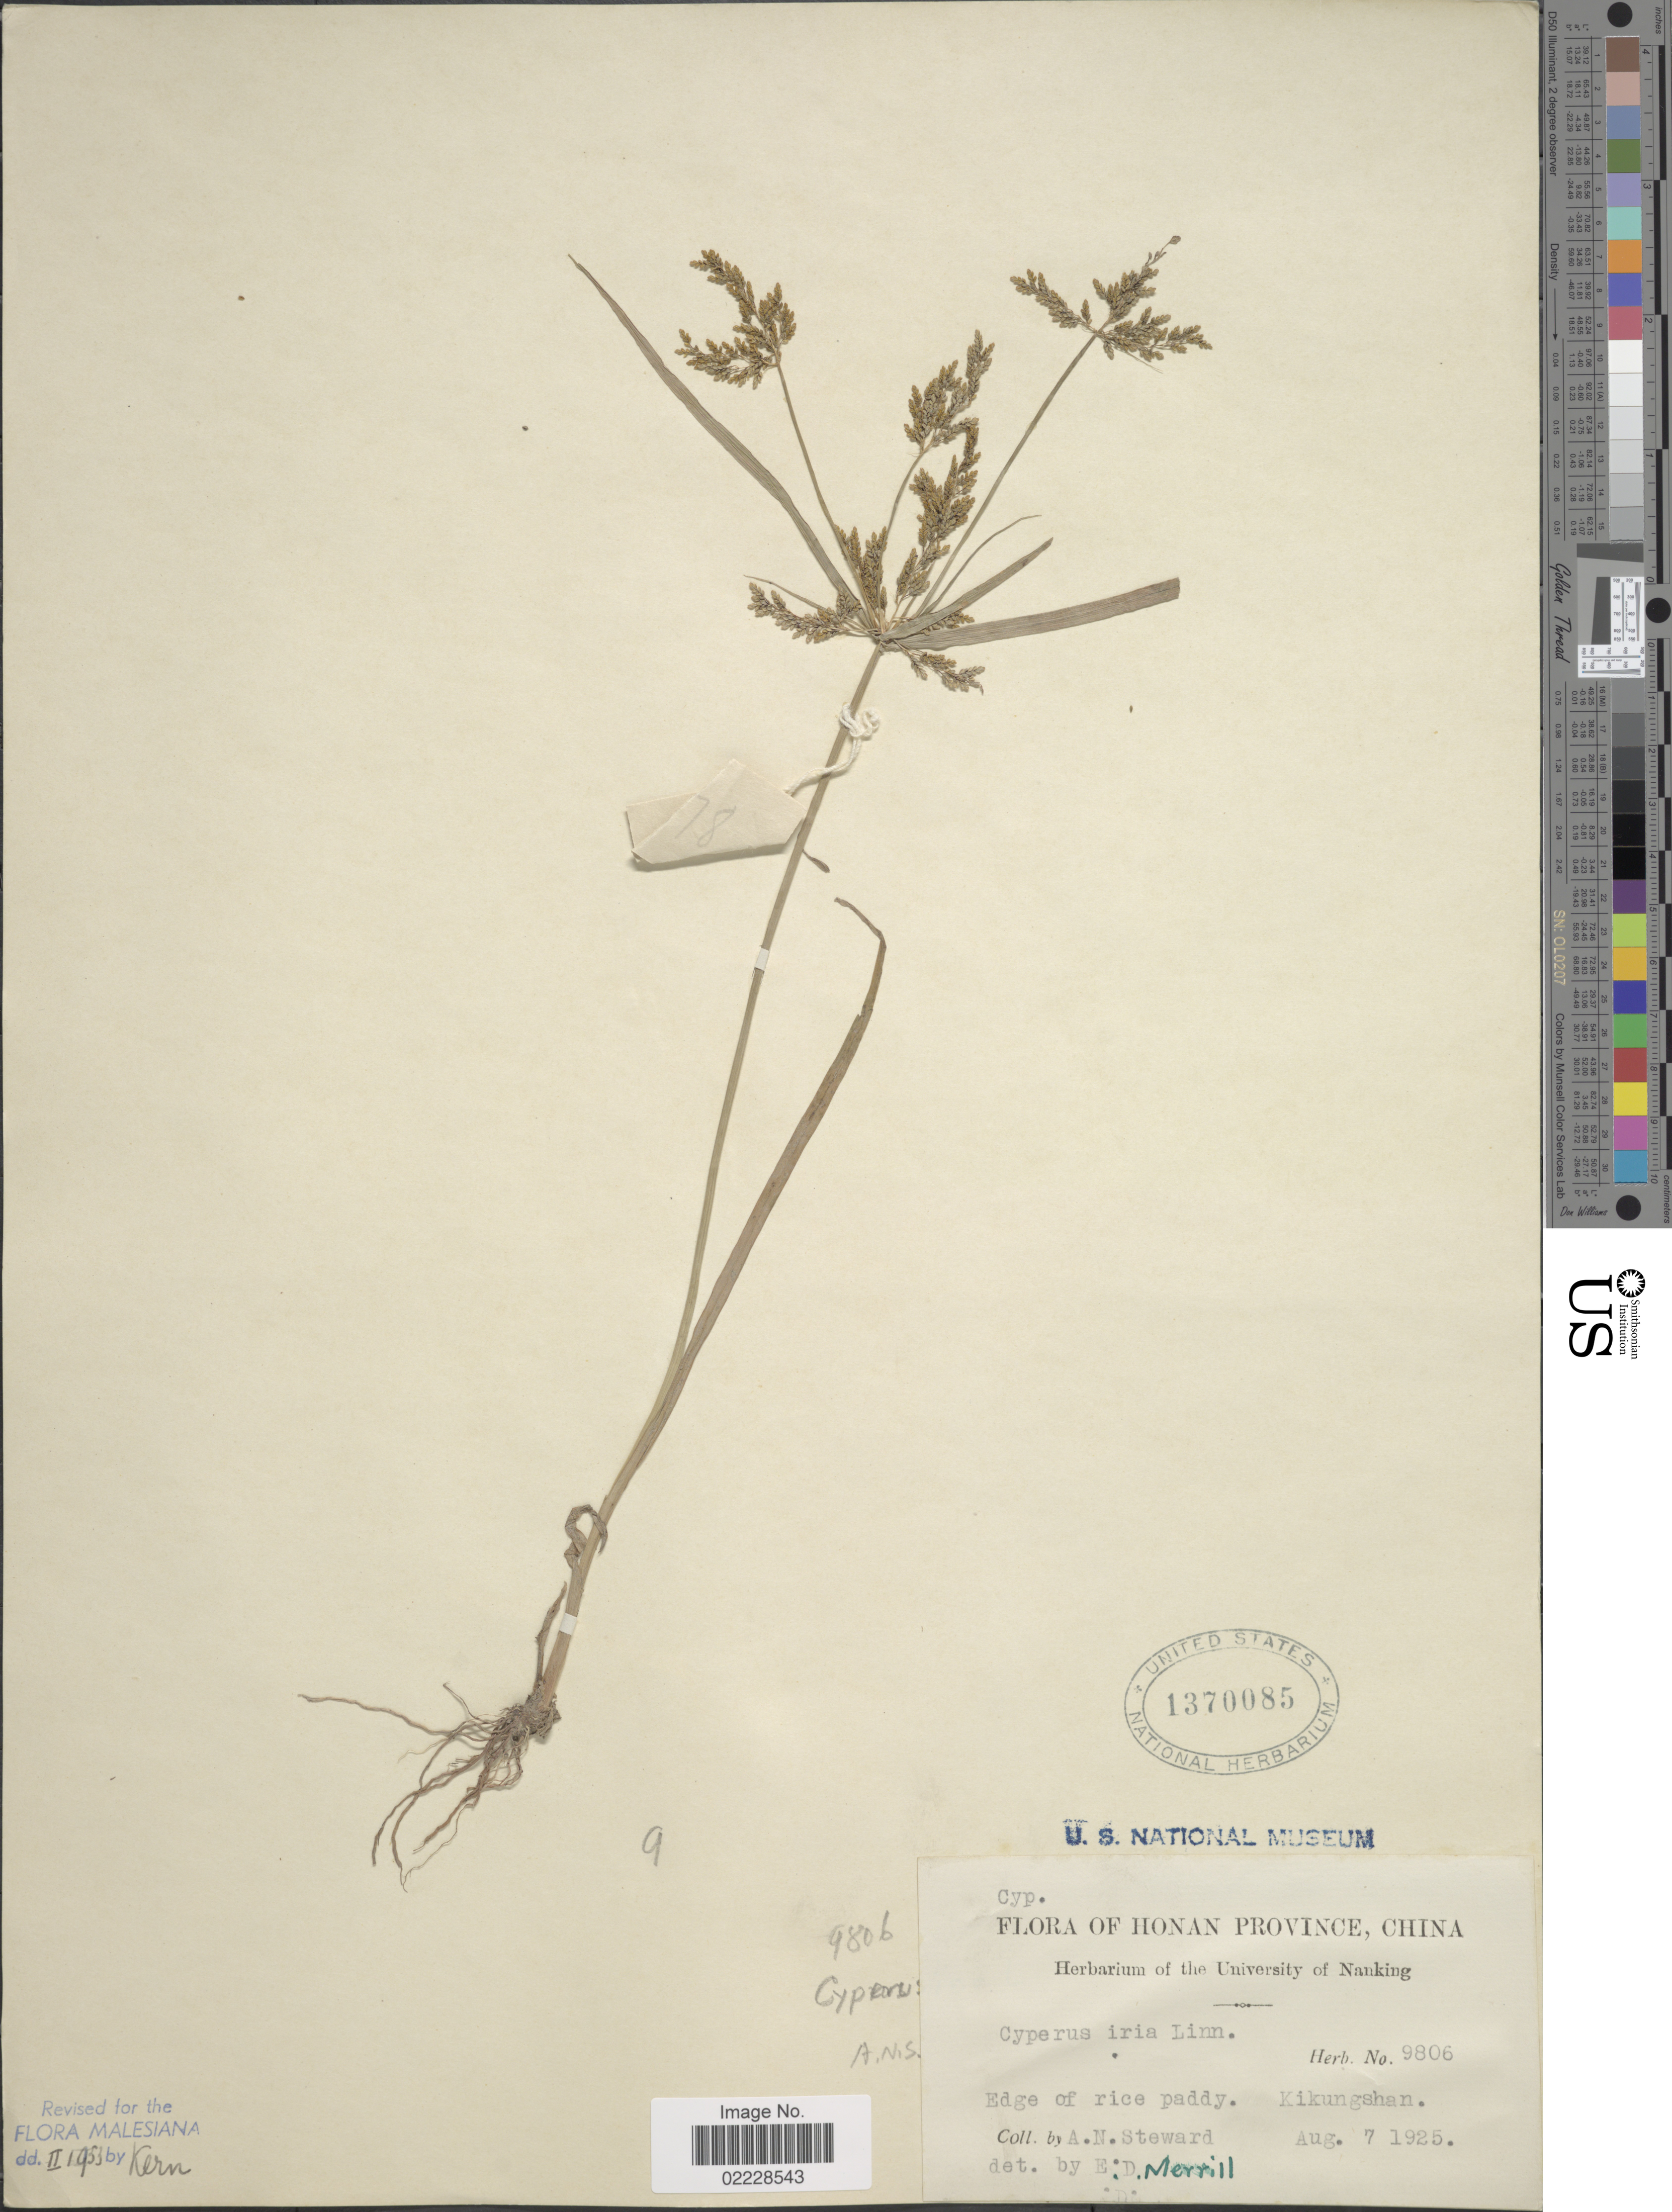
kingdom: Plantae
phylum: Tracheophyta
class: Liliopsida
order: Poales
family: Cyperaceae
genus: Cyperus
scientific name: Cyperus iria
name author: L.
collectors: A. N. Steward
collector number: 9806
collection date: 1925-08-07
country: China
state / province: Henan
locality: Honan Province, China. Edge of rice paddy, Kikungshan.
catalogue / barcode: US 1370085